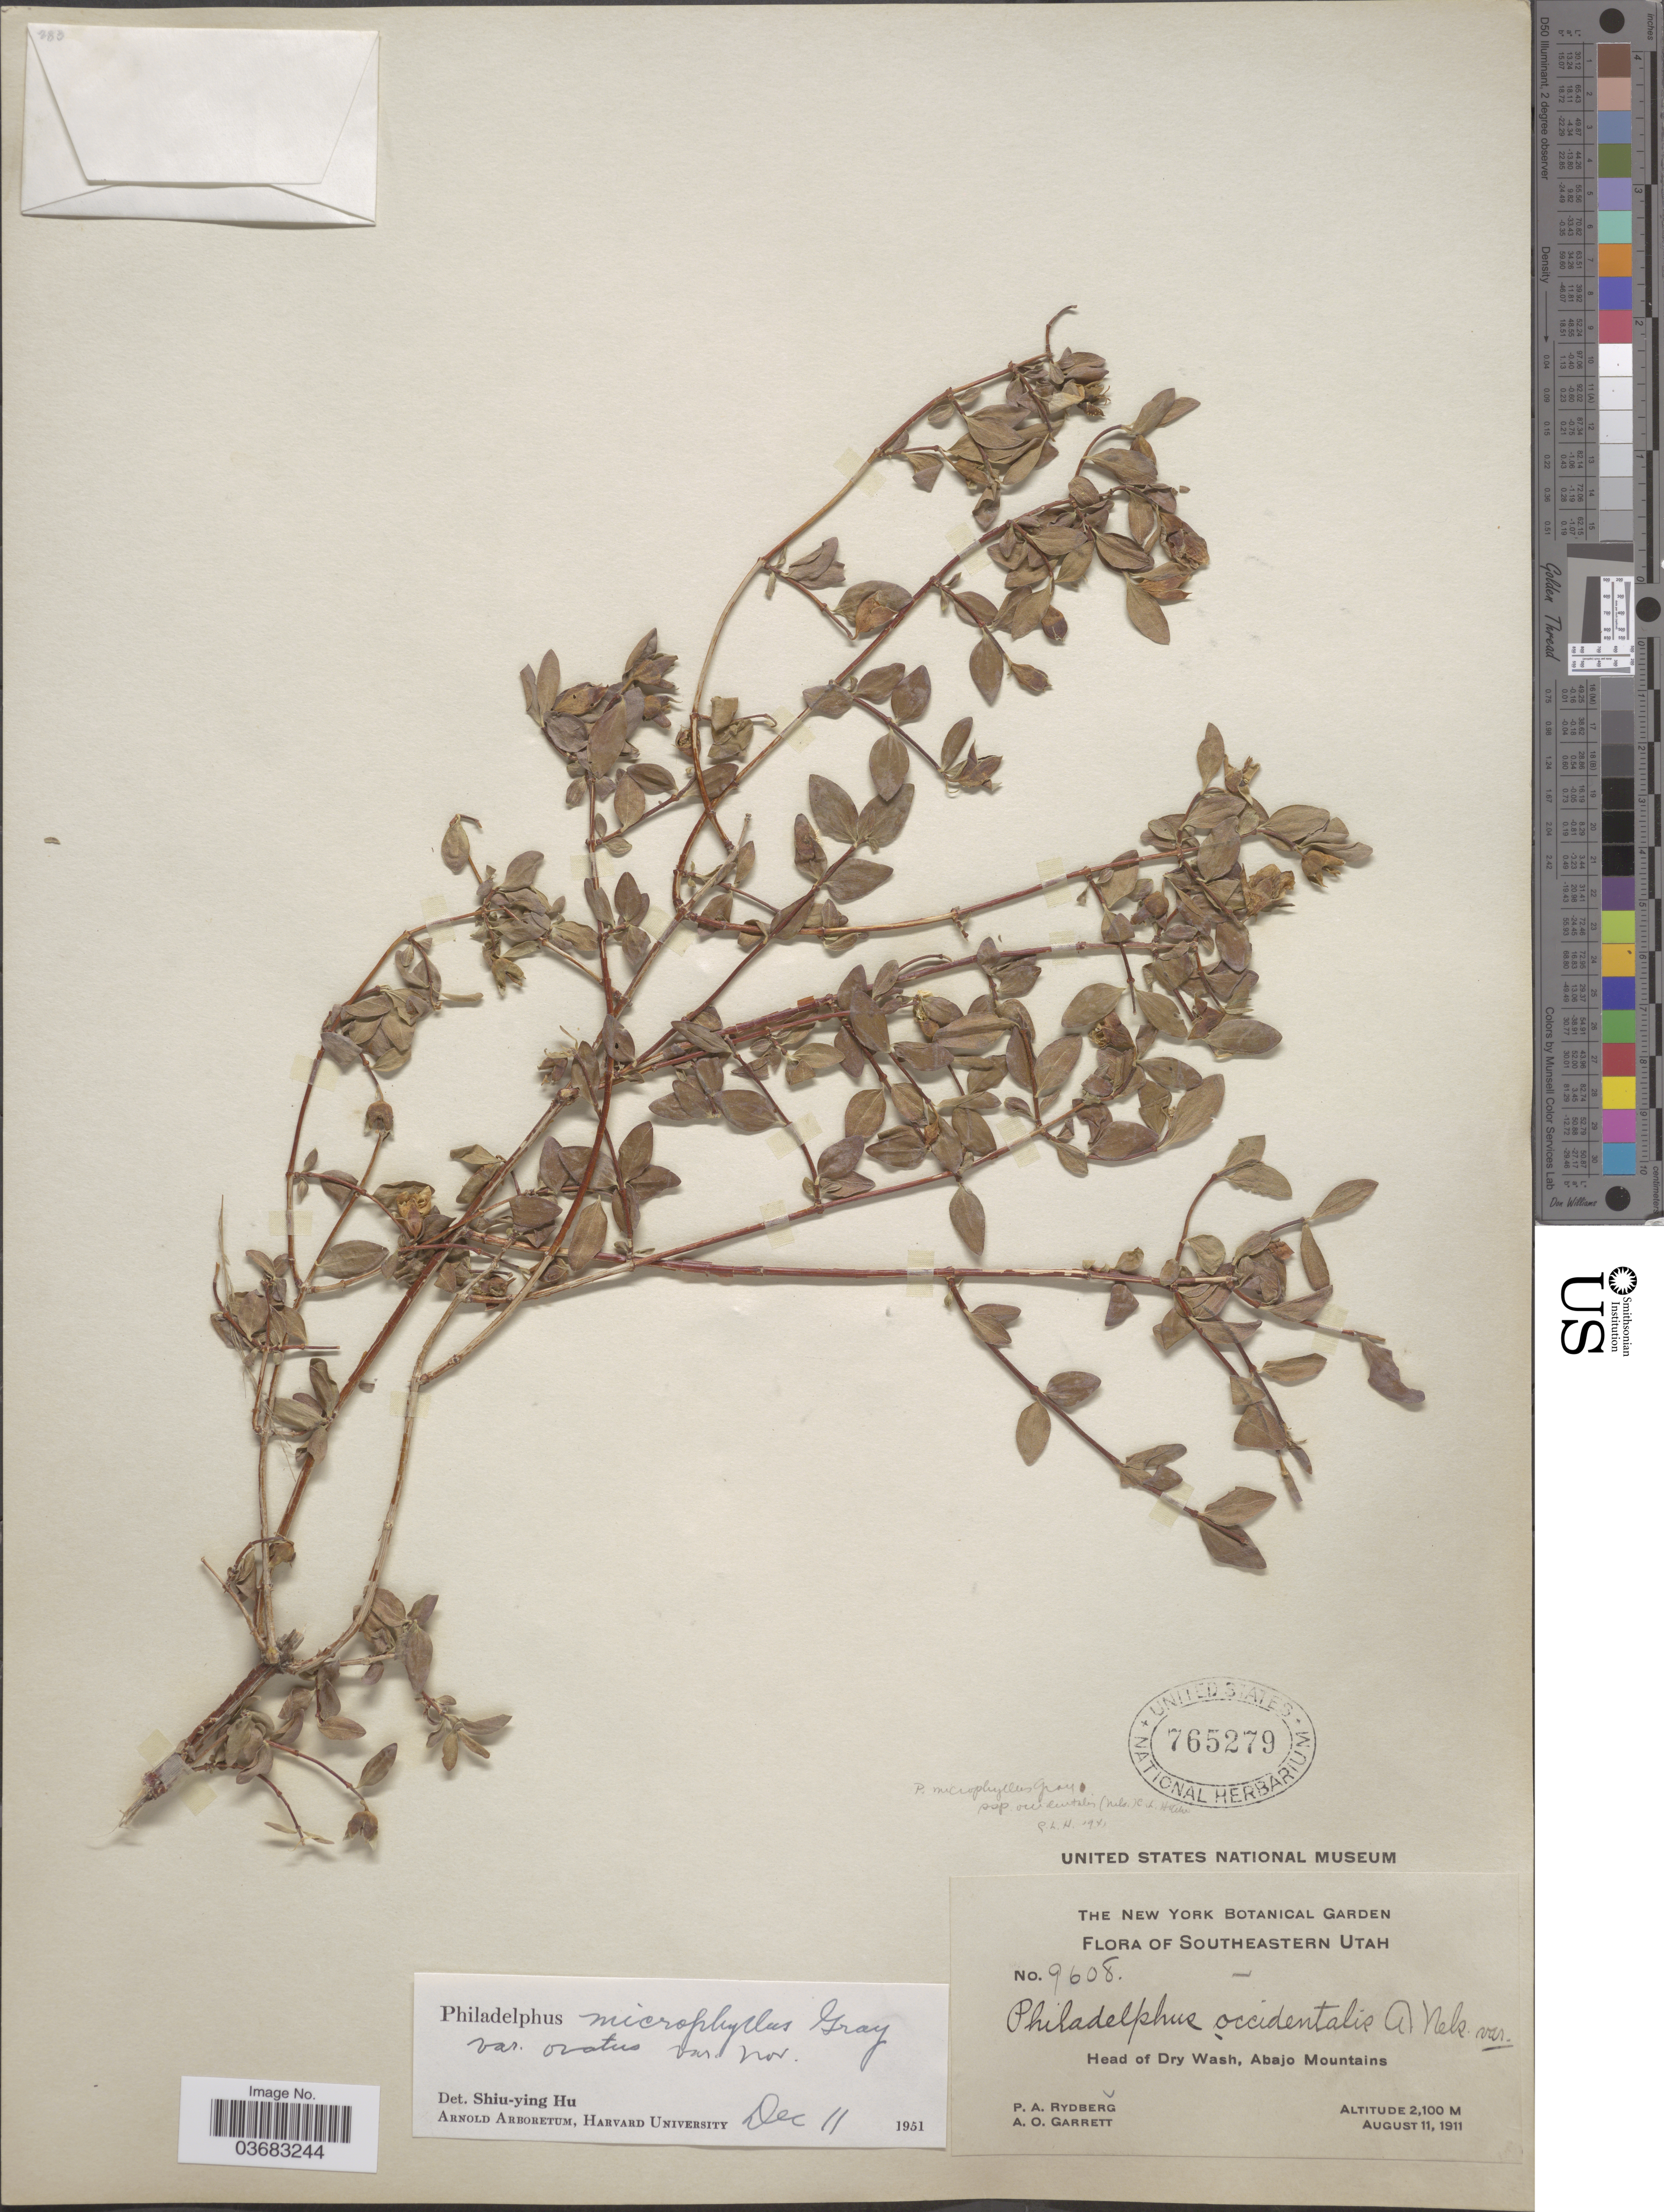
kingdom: Plantae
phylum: Tracheophyta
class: Magnoliopsida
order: Cornales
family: Hydrangeaceae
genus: Philadelphus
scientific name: Philadelphus microphyllus var. ovatus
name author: S.Y. Hu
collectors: P. A. Rydberg & A. O. Garrett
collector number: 9608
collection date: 1911-08-11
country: United States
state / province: Utah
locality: Southeastern Utah. Head of Dry Wash, Abajo Mountains.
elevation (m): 2100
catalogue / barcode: US 765279